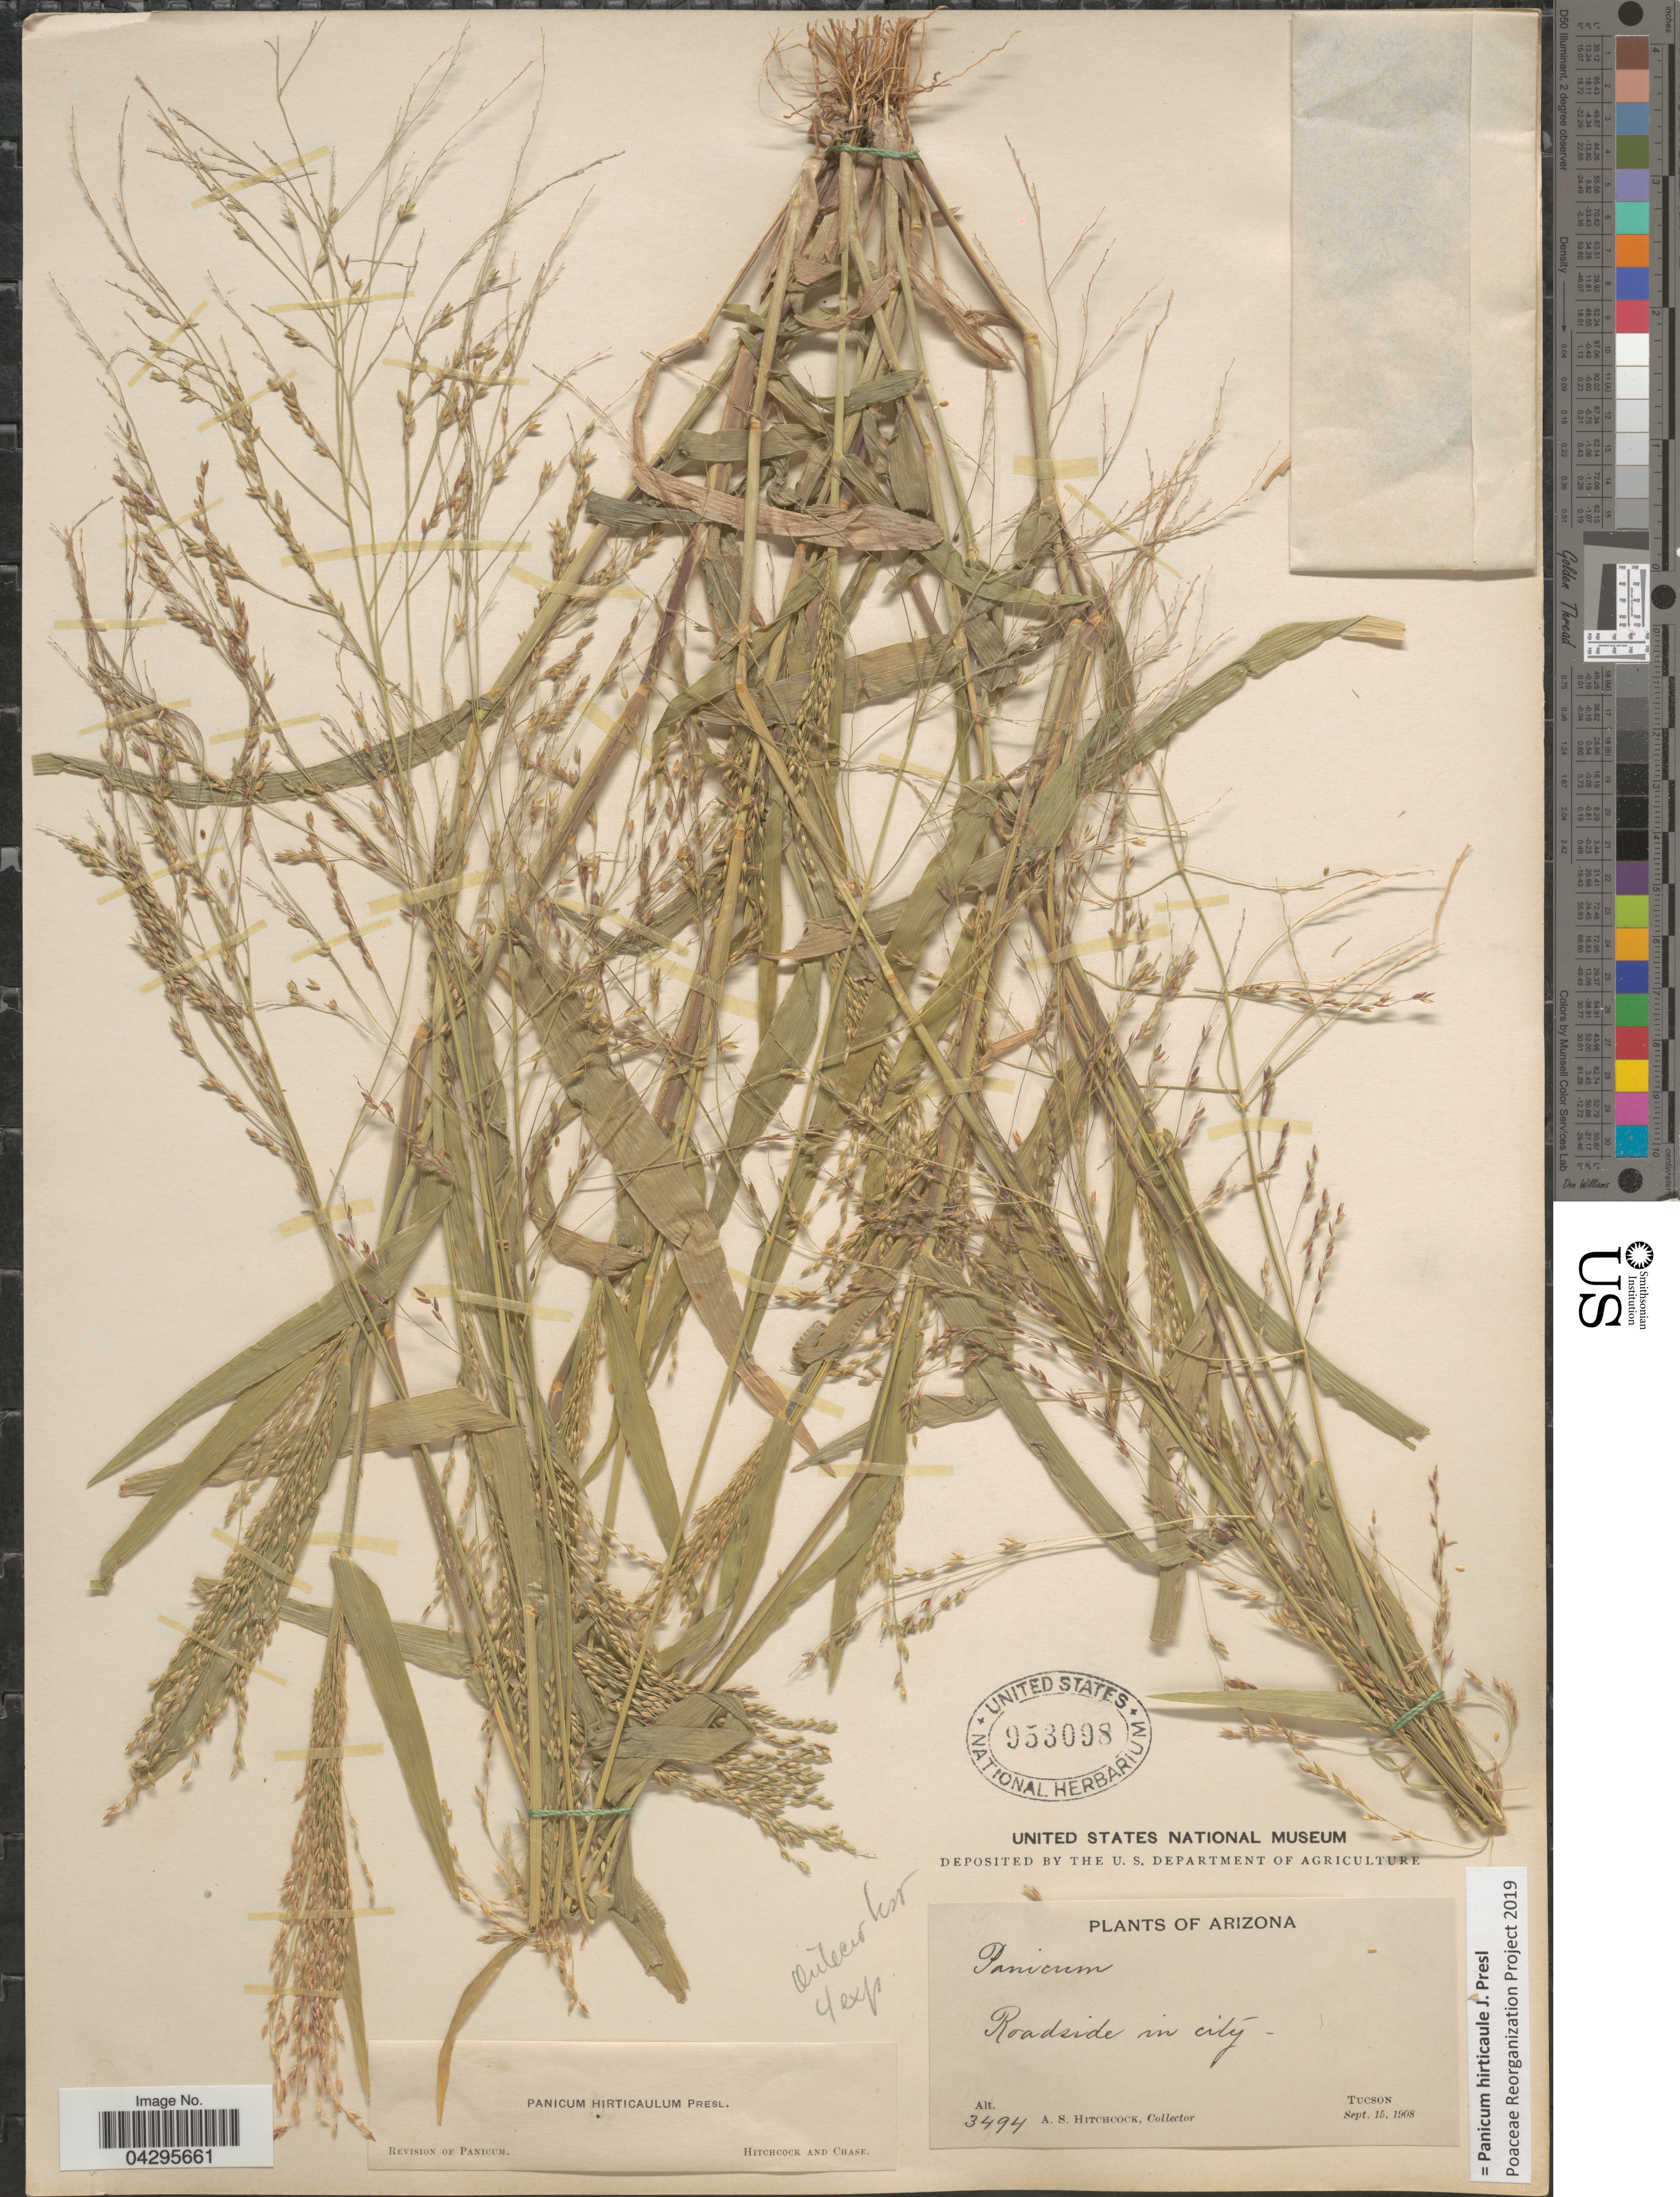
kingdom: Plantae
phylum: Tracheophyta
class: Liliopsida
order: Poales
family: Poaceae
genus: Panicum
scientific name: Panicum hirticaule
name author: J. Presl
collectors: A. S. Hitchcock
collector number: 3494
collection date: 1908-09-15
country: United States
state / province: Arizona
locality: Roadside in city. Tucson.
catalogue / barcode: US 953098